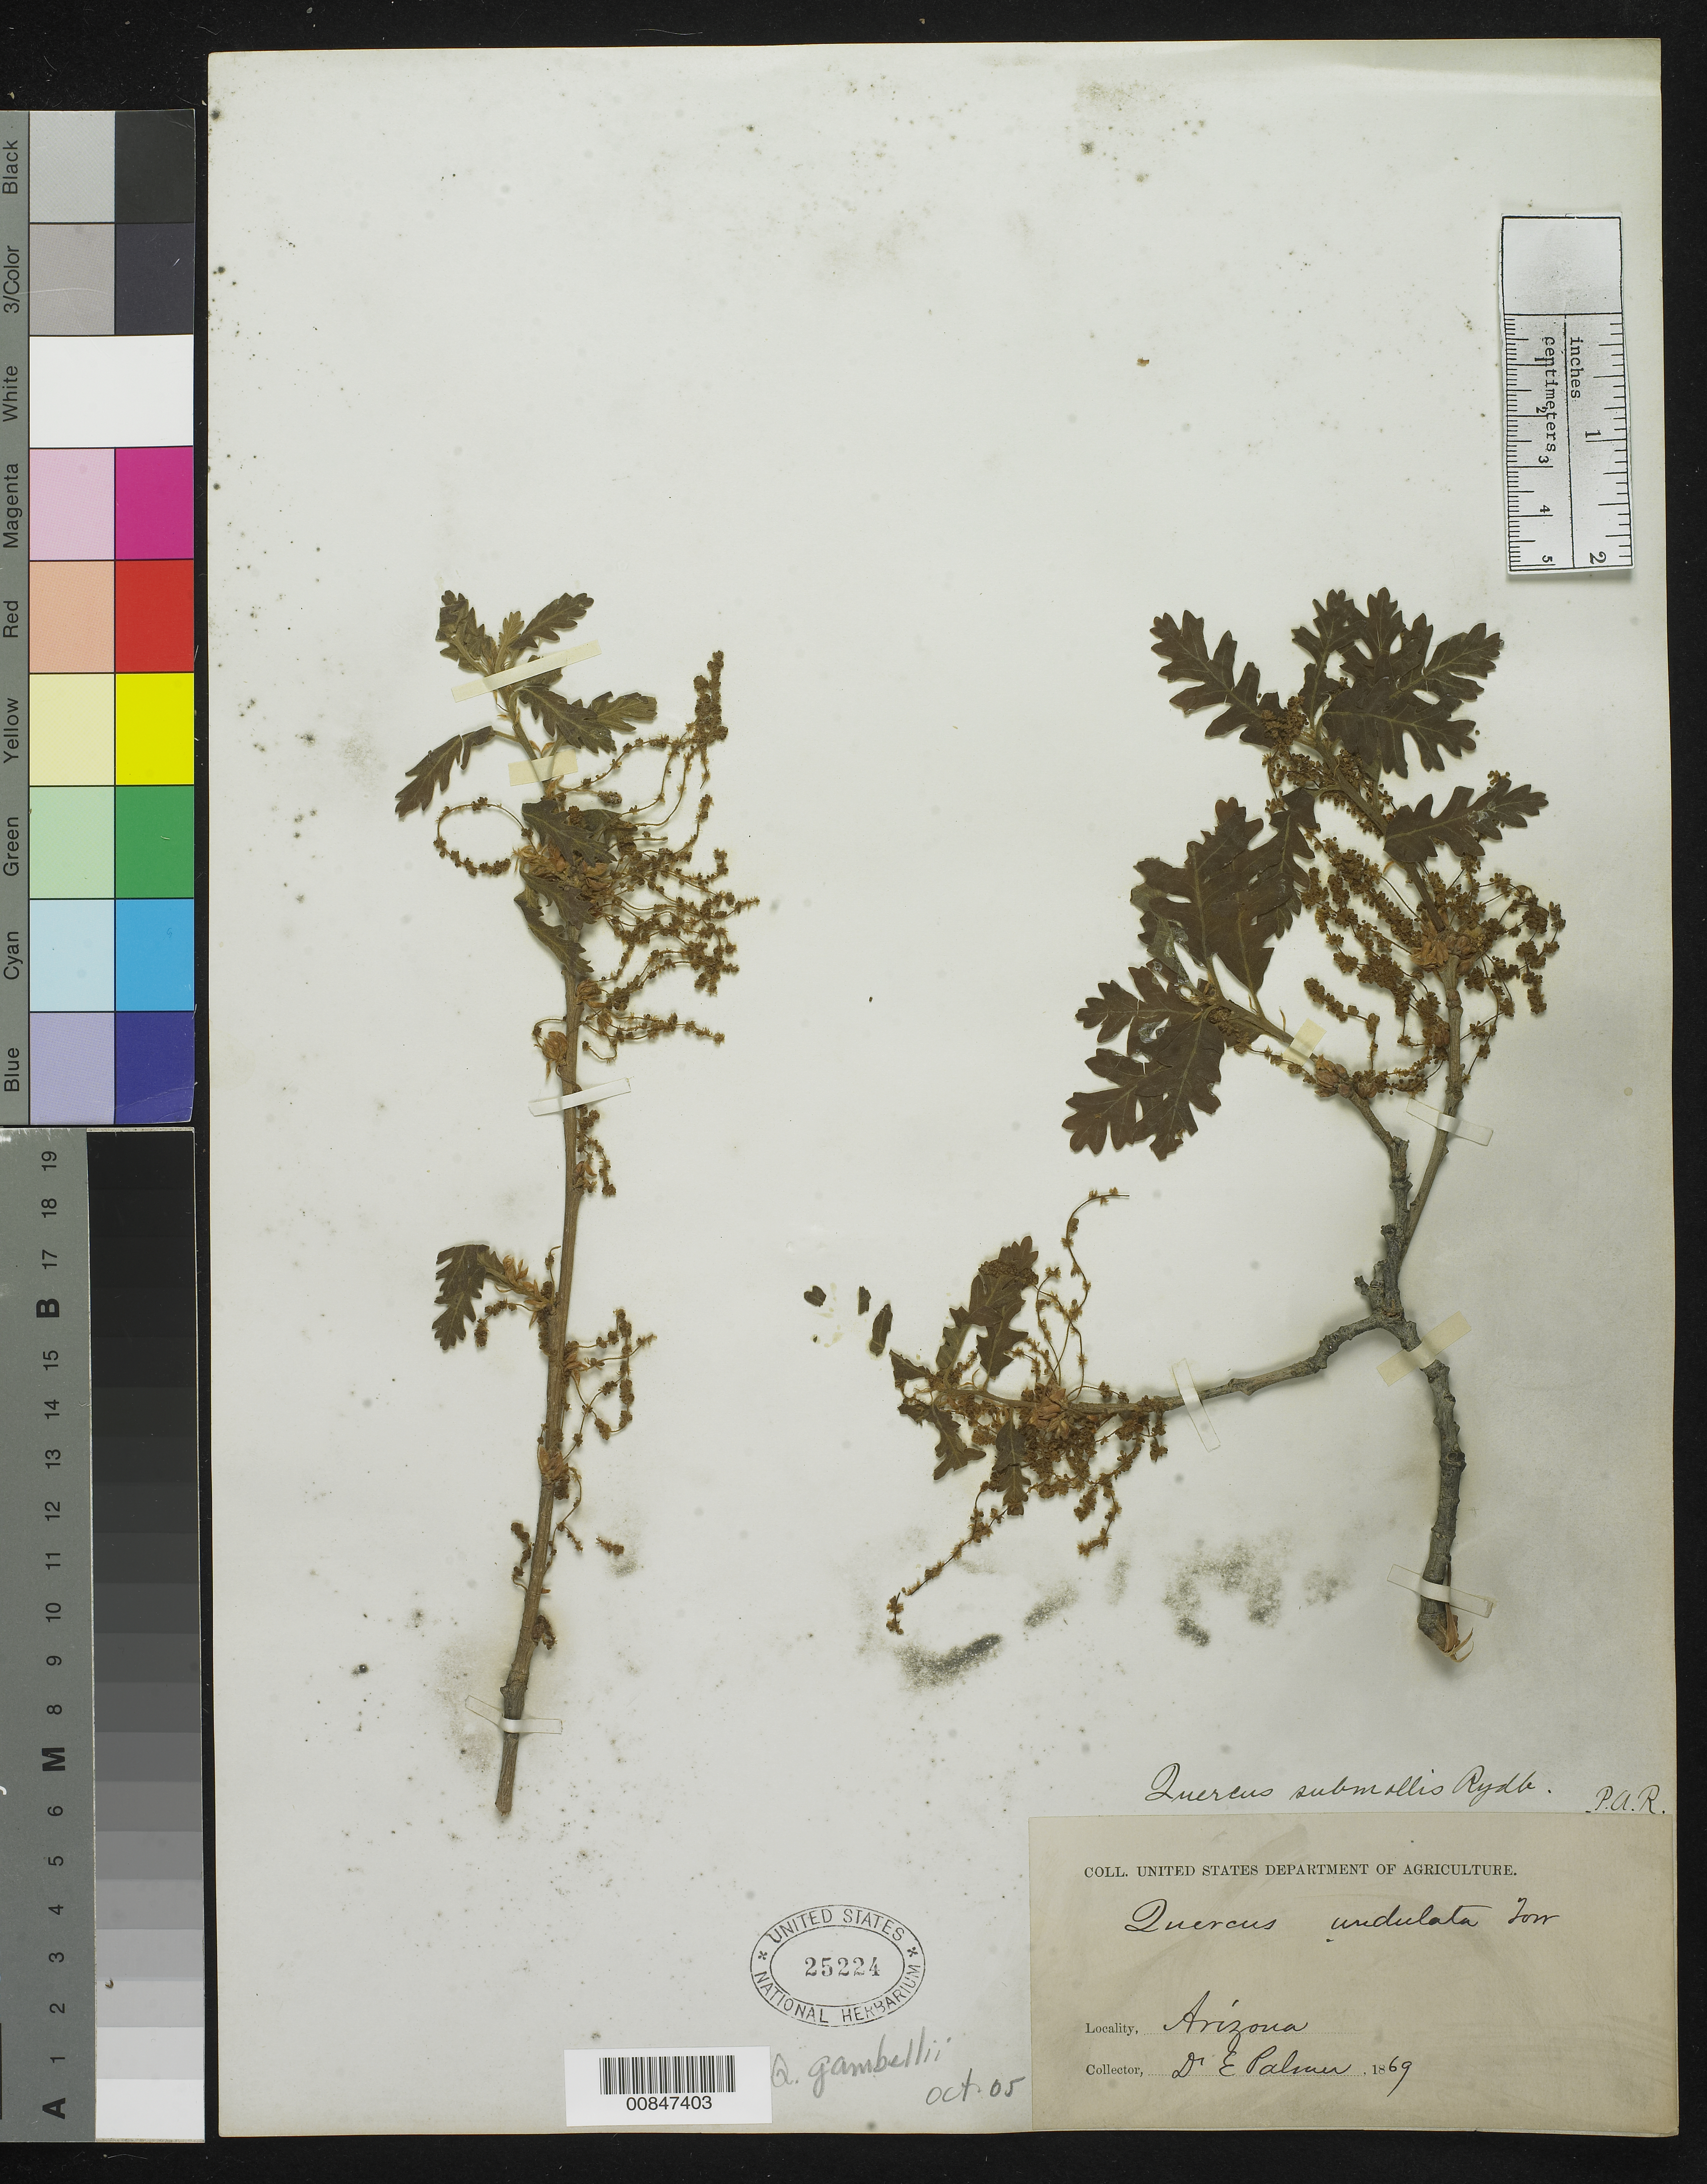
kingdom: Plantae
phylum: Tracheophyta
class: Magnoliopsida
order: Fagales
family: Fagaceae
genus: Quercus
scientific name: Quercus gambelii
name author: Nutt.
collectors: E. Palmer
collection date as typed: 1869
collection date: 1869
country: United States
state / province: Arizona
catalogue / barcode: US 25224